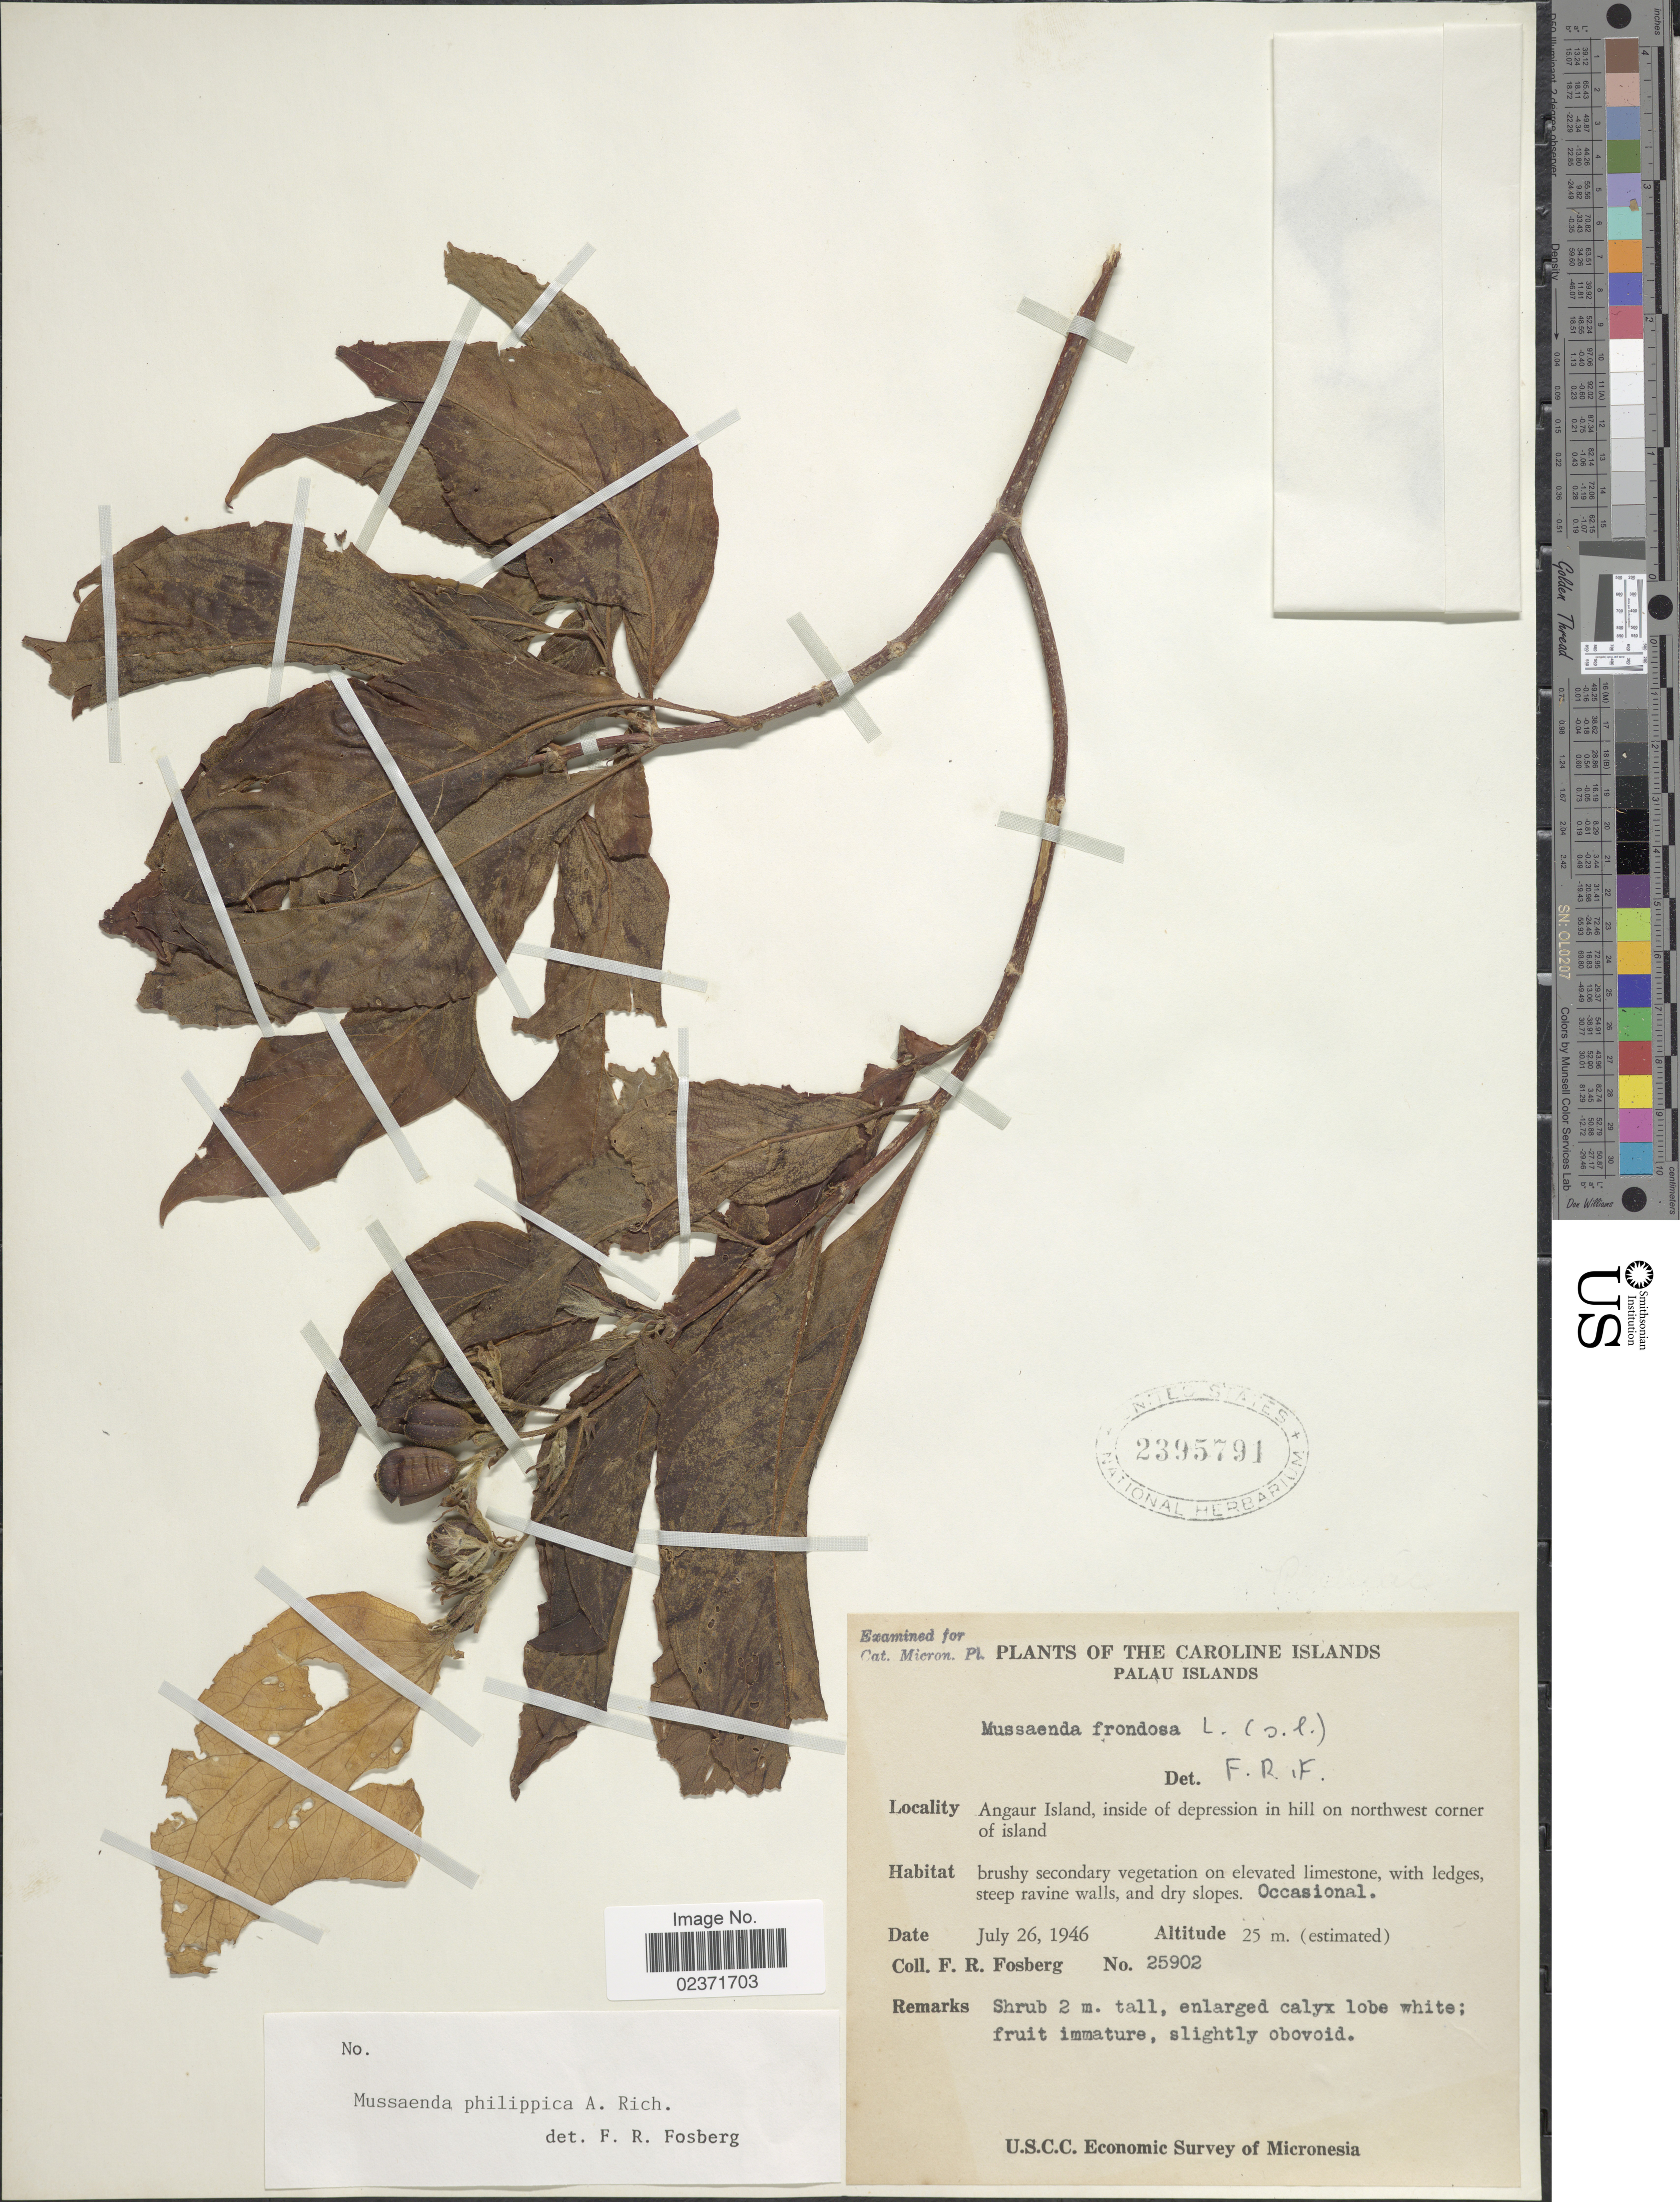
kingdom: Plantae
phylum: Tracheophyta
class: Magnoliopsida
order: Gentianales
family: Rubiaceae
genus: Mussaenda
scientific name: Mussaenda philippica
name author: A. Rich.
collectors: F. R. Fosberg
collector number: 25902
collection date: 1946-07-26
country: Palau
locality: The Caroline Islands. Palau Islands. Angaur Island, inside of depression in hill on northwest corner of island.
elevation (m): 25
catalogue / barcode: US 2395791